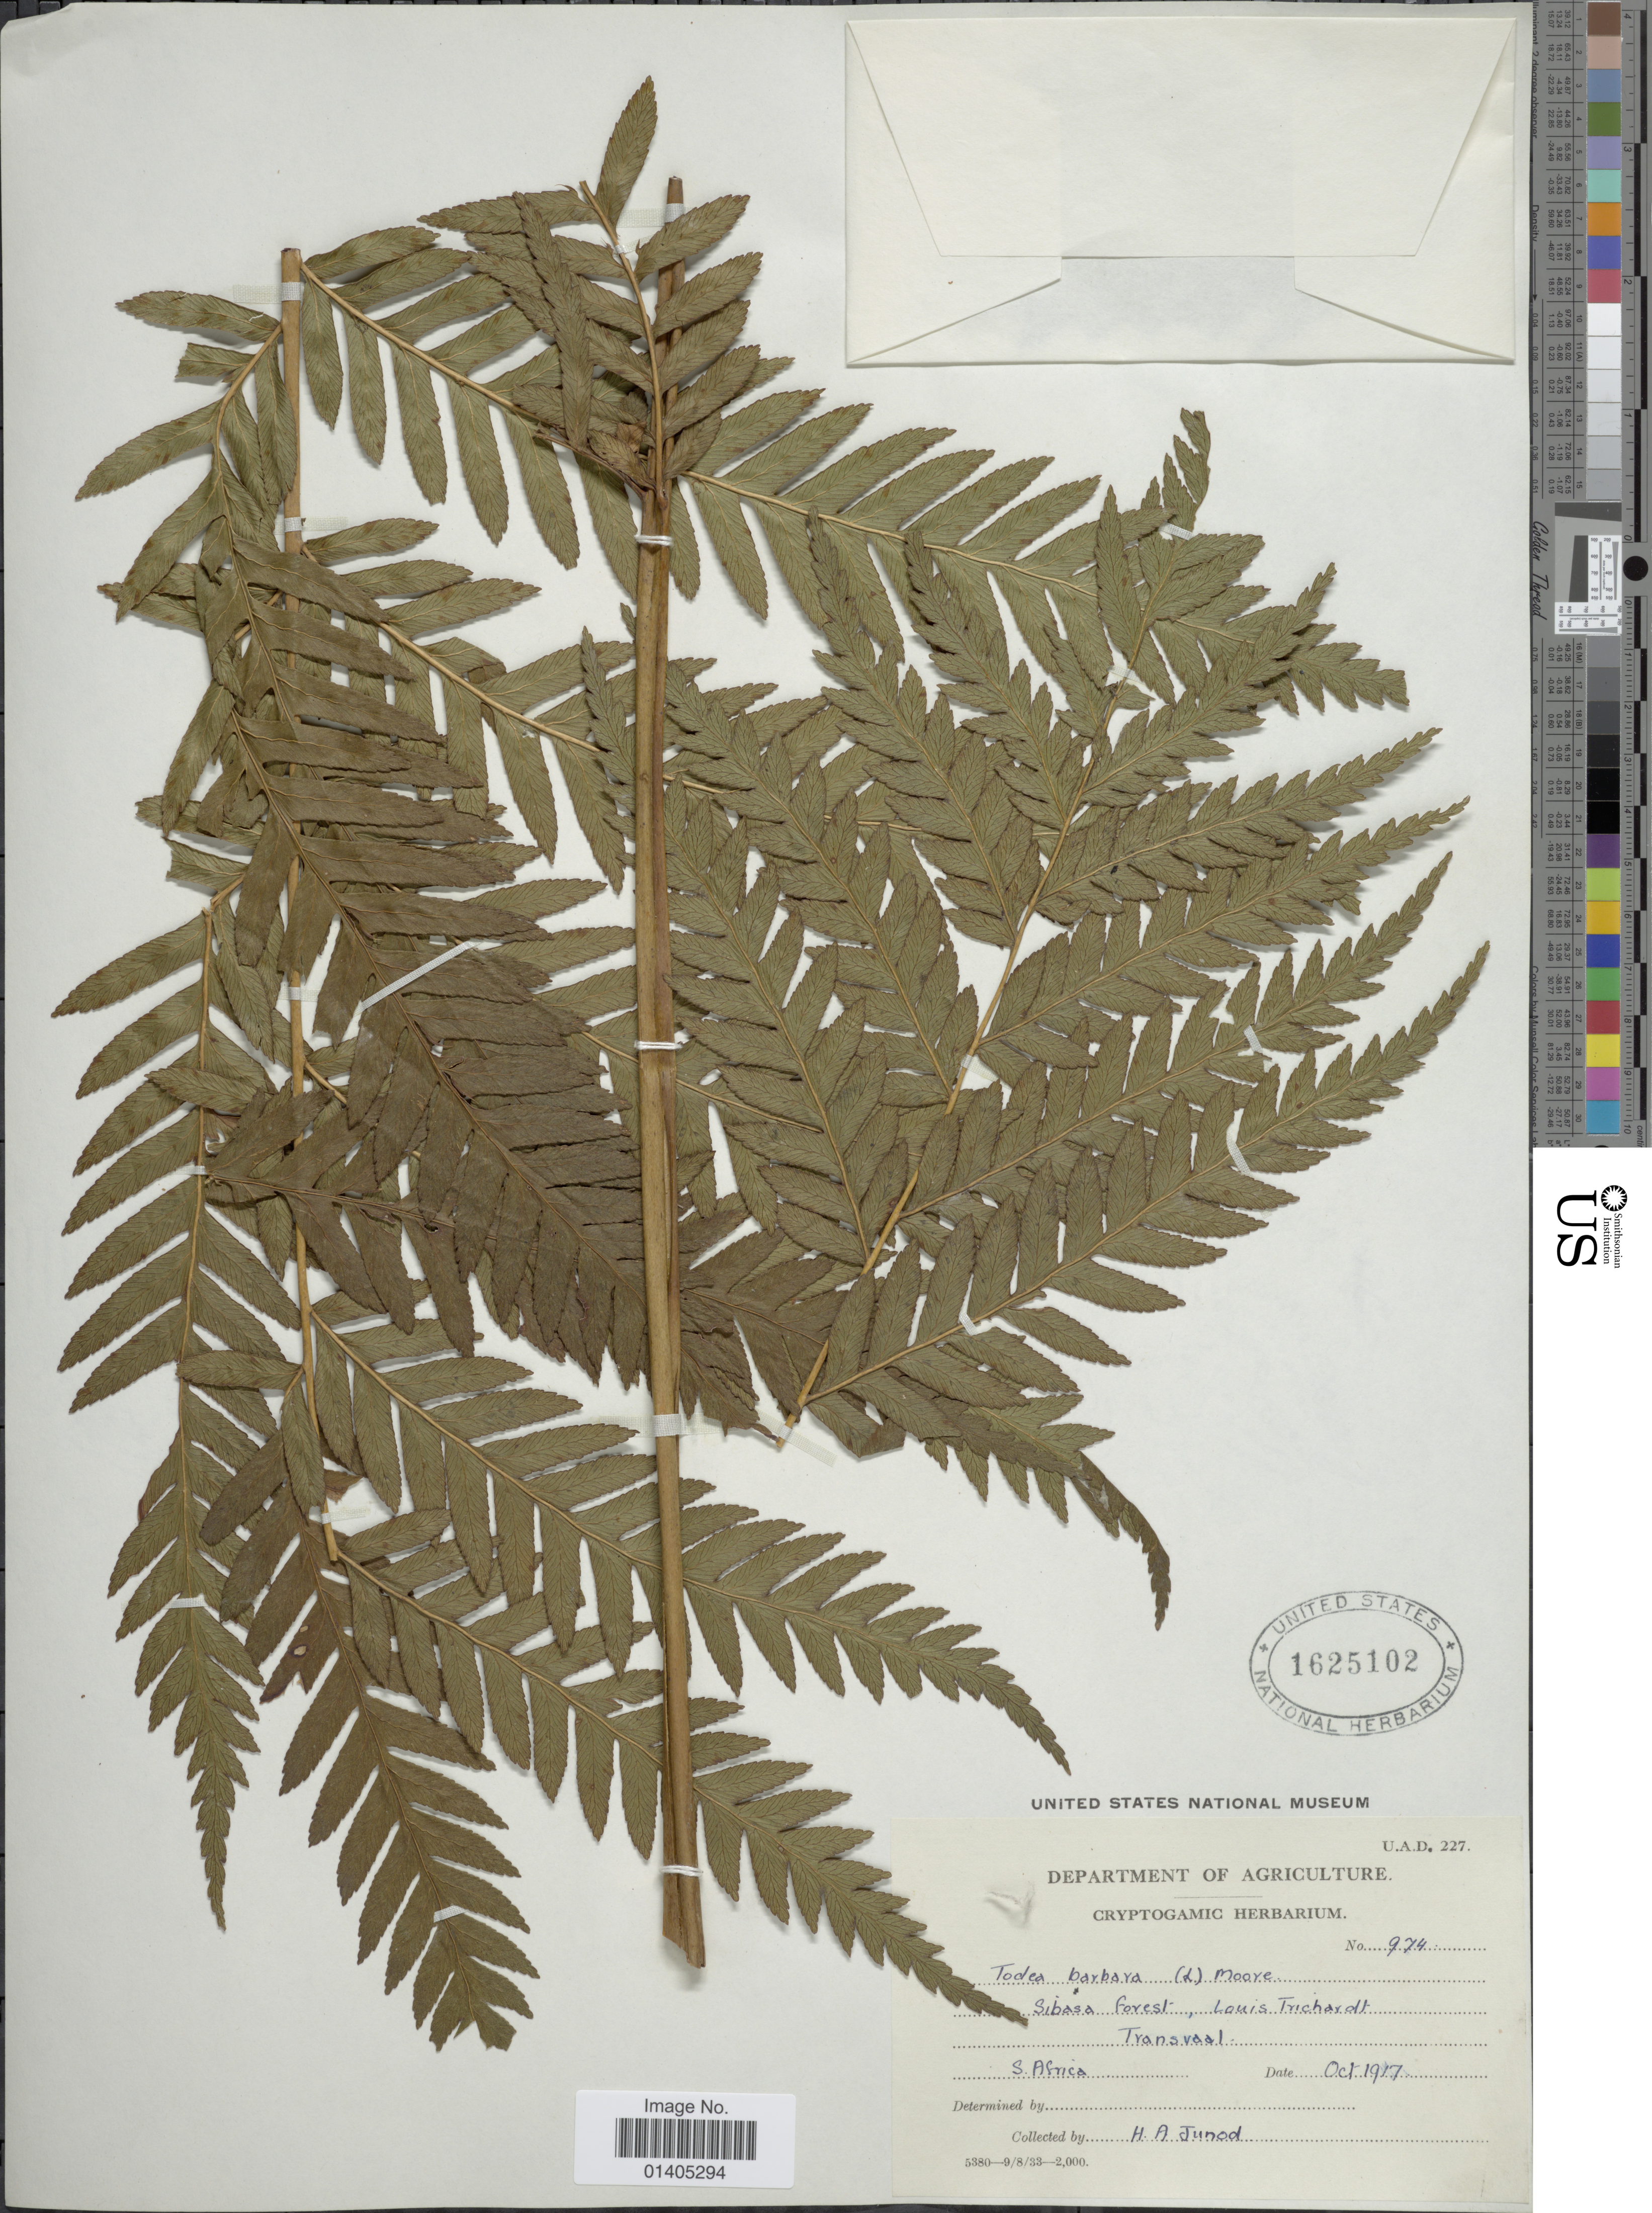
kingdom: Plantae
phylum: Tracheophyta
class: Polypodiopsida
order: Osmundales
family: Osmundaceae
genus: Todea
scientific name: Todea barbara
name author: T. Moore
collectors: H. Junod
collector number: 974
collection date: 1917-10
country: South Africa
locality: Transvaal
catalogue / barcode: US 1625102